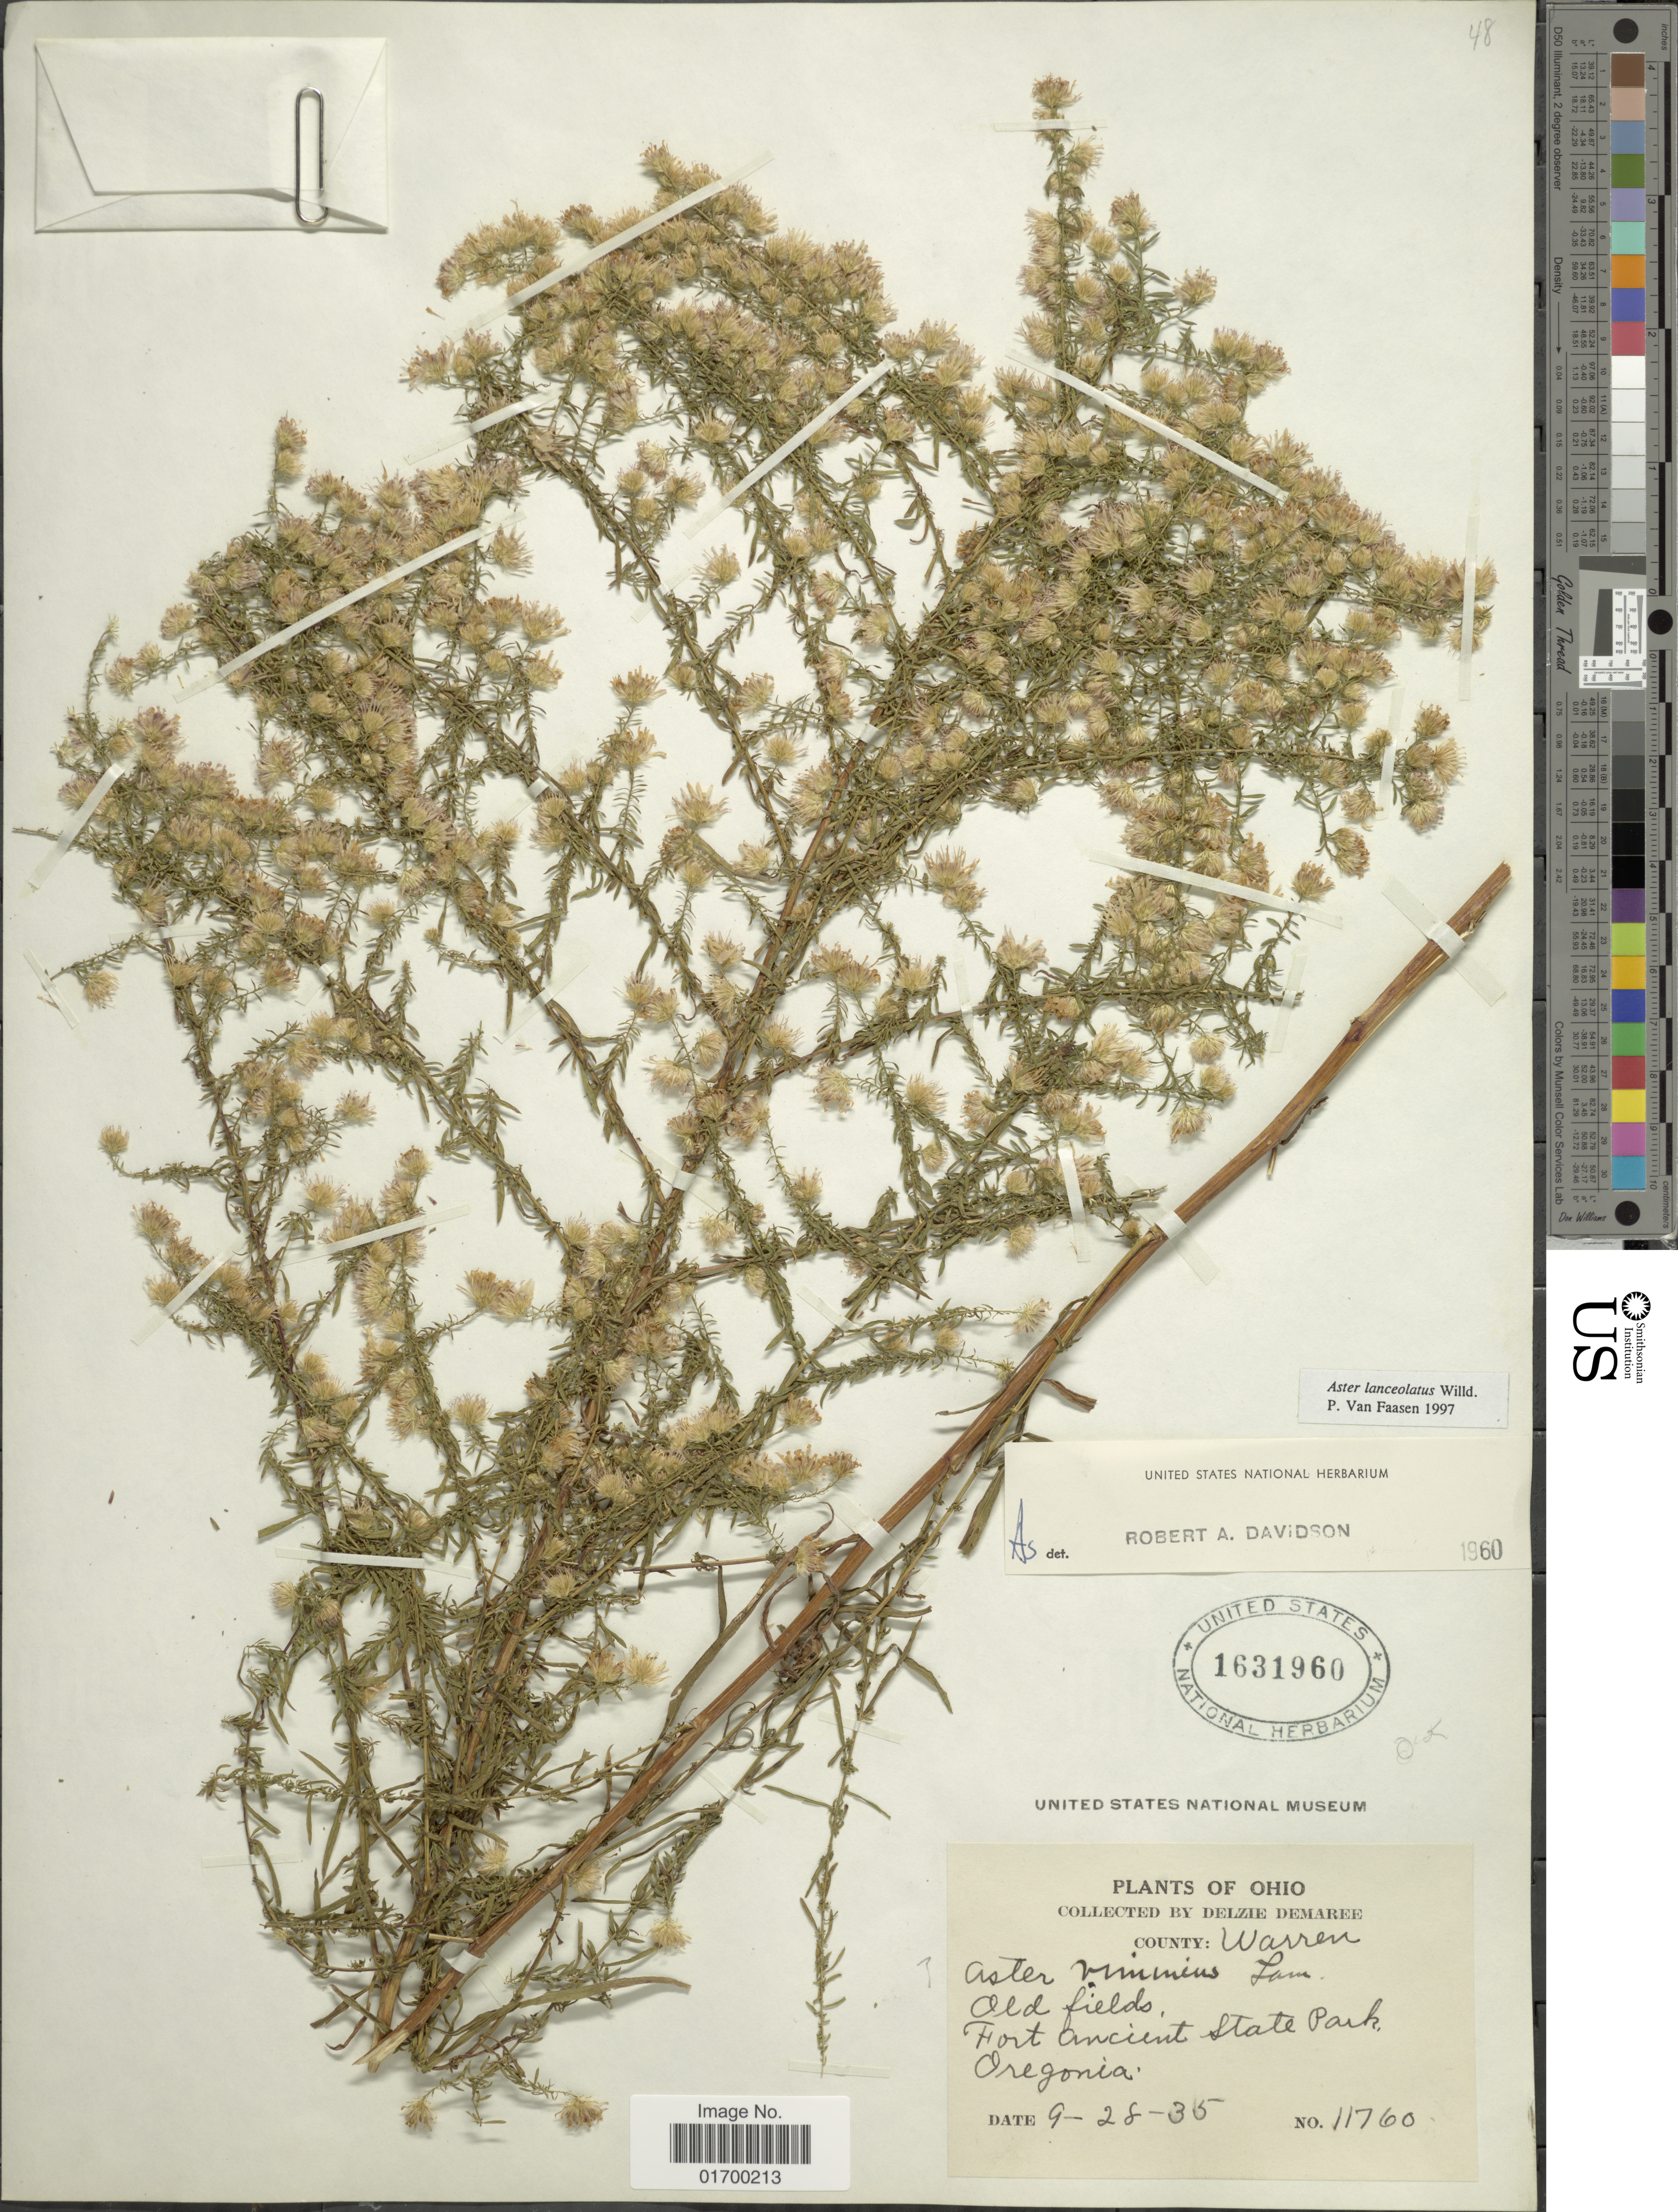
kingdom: Plantae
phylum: Tracheophyta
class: Magnoliopsida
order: Asterales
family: Asteraceae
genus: Symphyotrichum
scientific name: Symphyotrichum lanceolatum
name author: (Willd.) G.L. Nesom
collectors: D. Demaree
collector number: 11760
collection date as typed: Transcribed d/m/y: 28/9/35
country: United States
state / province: Ohio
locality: County: Warrem, Old fields, Fort Ancient State Park, Oregonia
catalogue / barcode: US 1631960